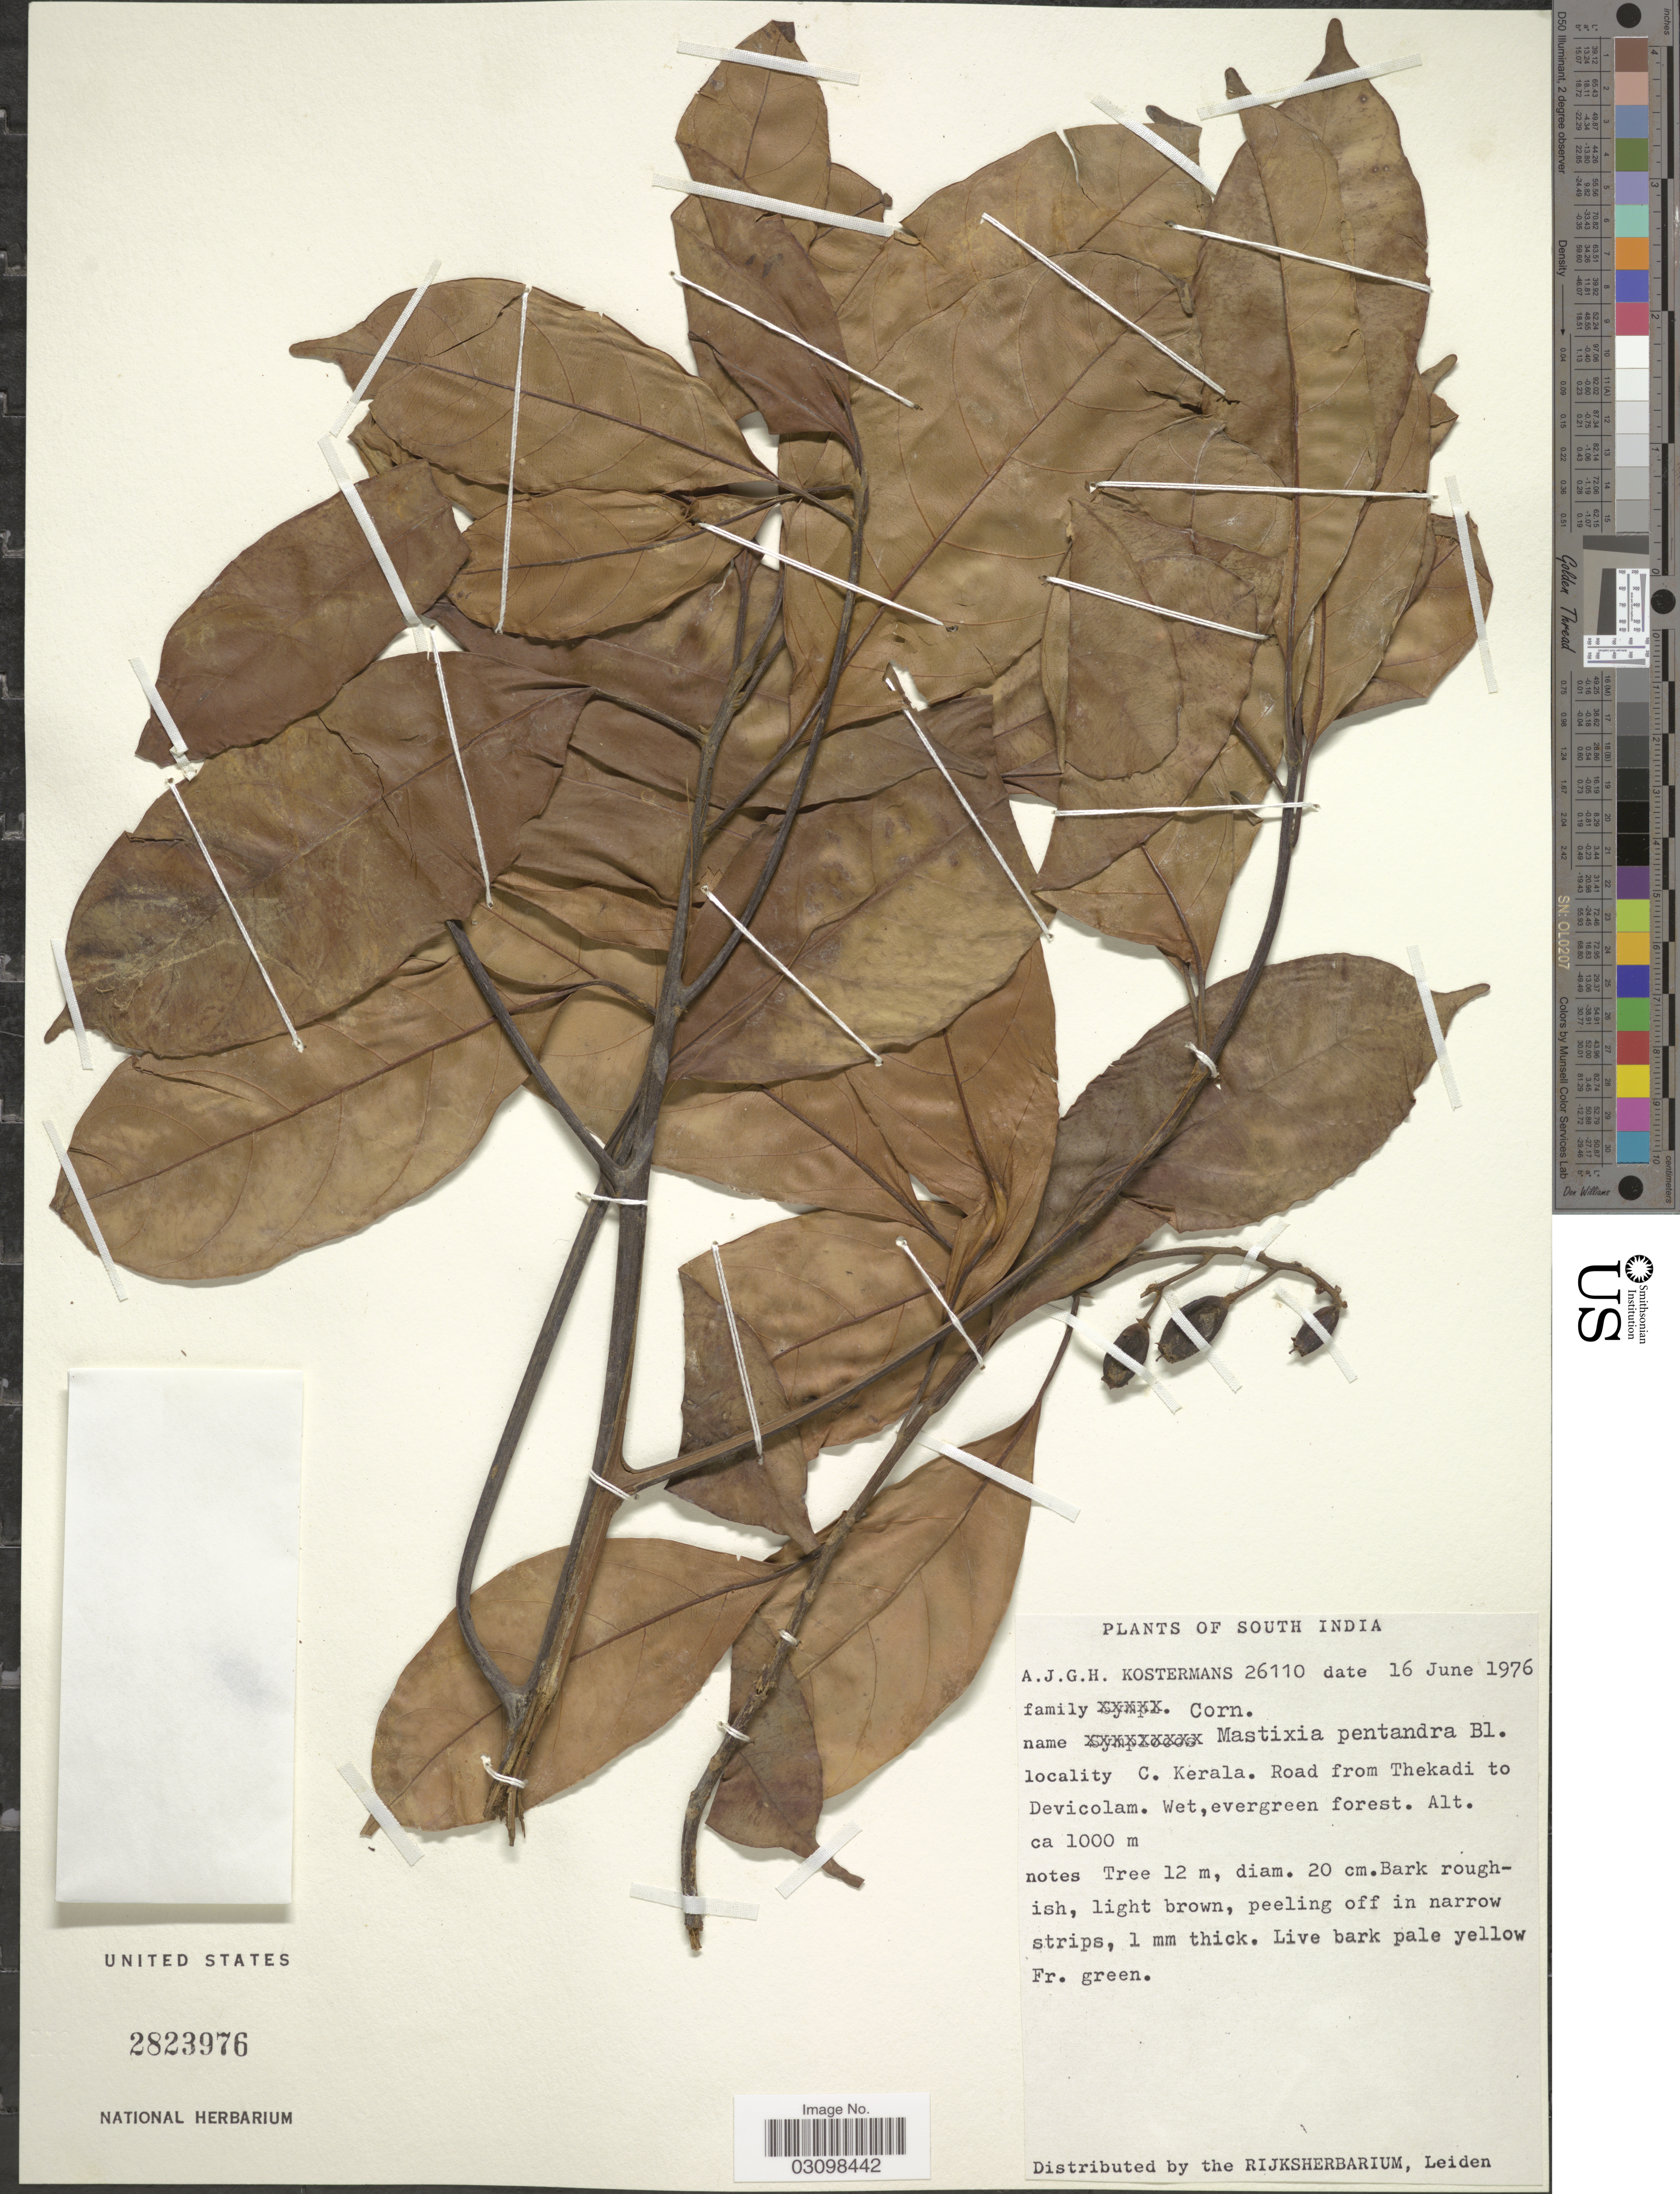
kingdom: Plantae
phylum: Tracheophyta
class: Magnoliopsida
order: Cornales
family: Nyssaceae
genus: Mastixia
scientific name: Mastixia pentandra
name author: Blume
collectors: A. J. G. Kostermans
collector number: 26110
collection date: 1976-06-16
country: India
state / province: Kerala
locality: South India. C. Kerala. Road from Thekadi to Devicolam.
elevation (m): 1000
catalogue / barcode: US 2823976